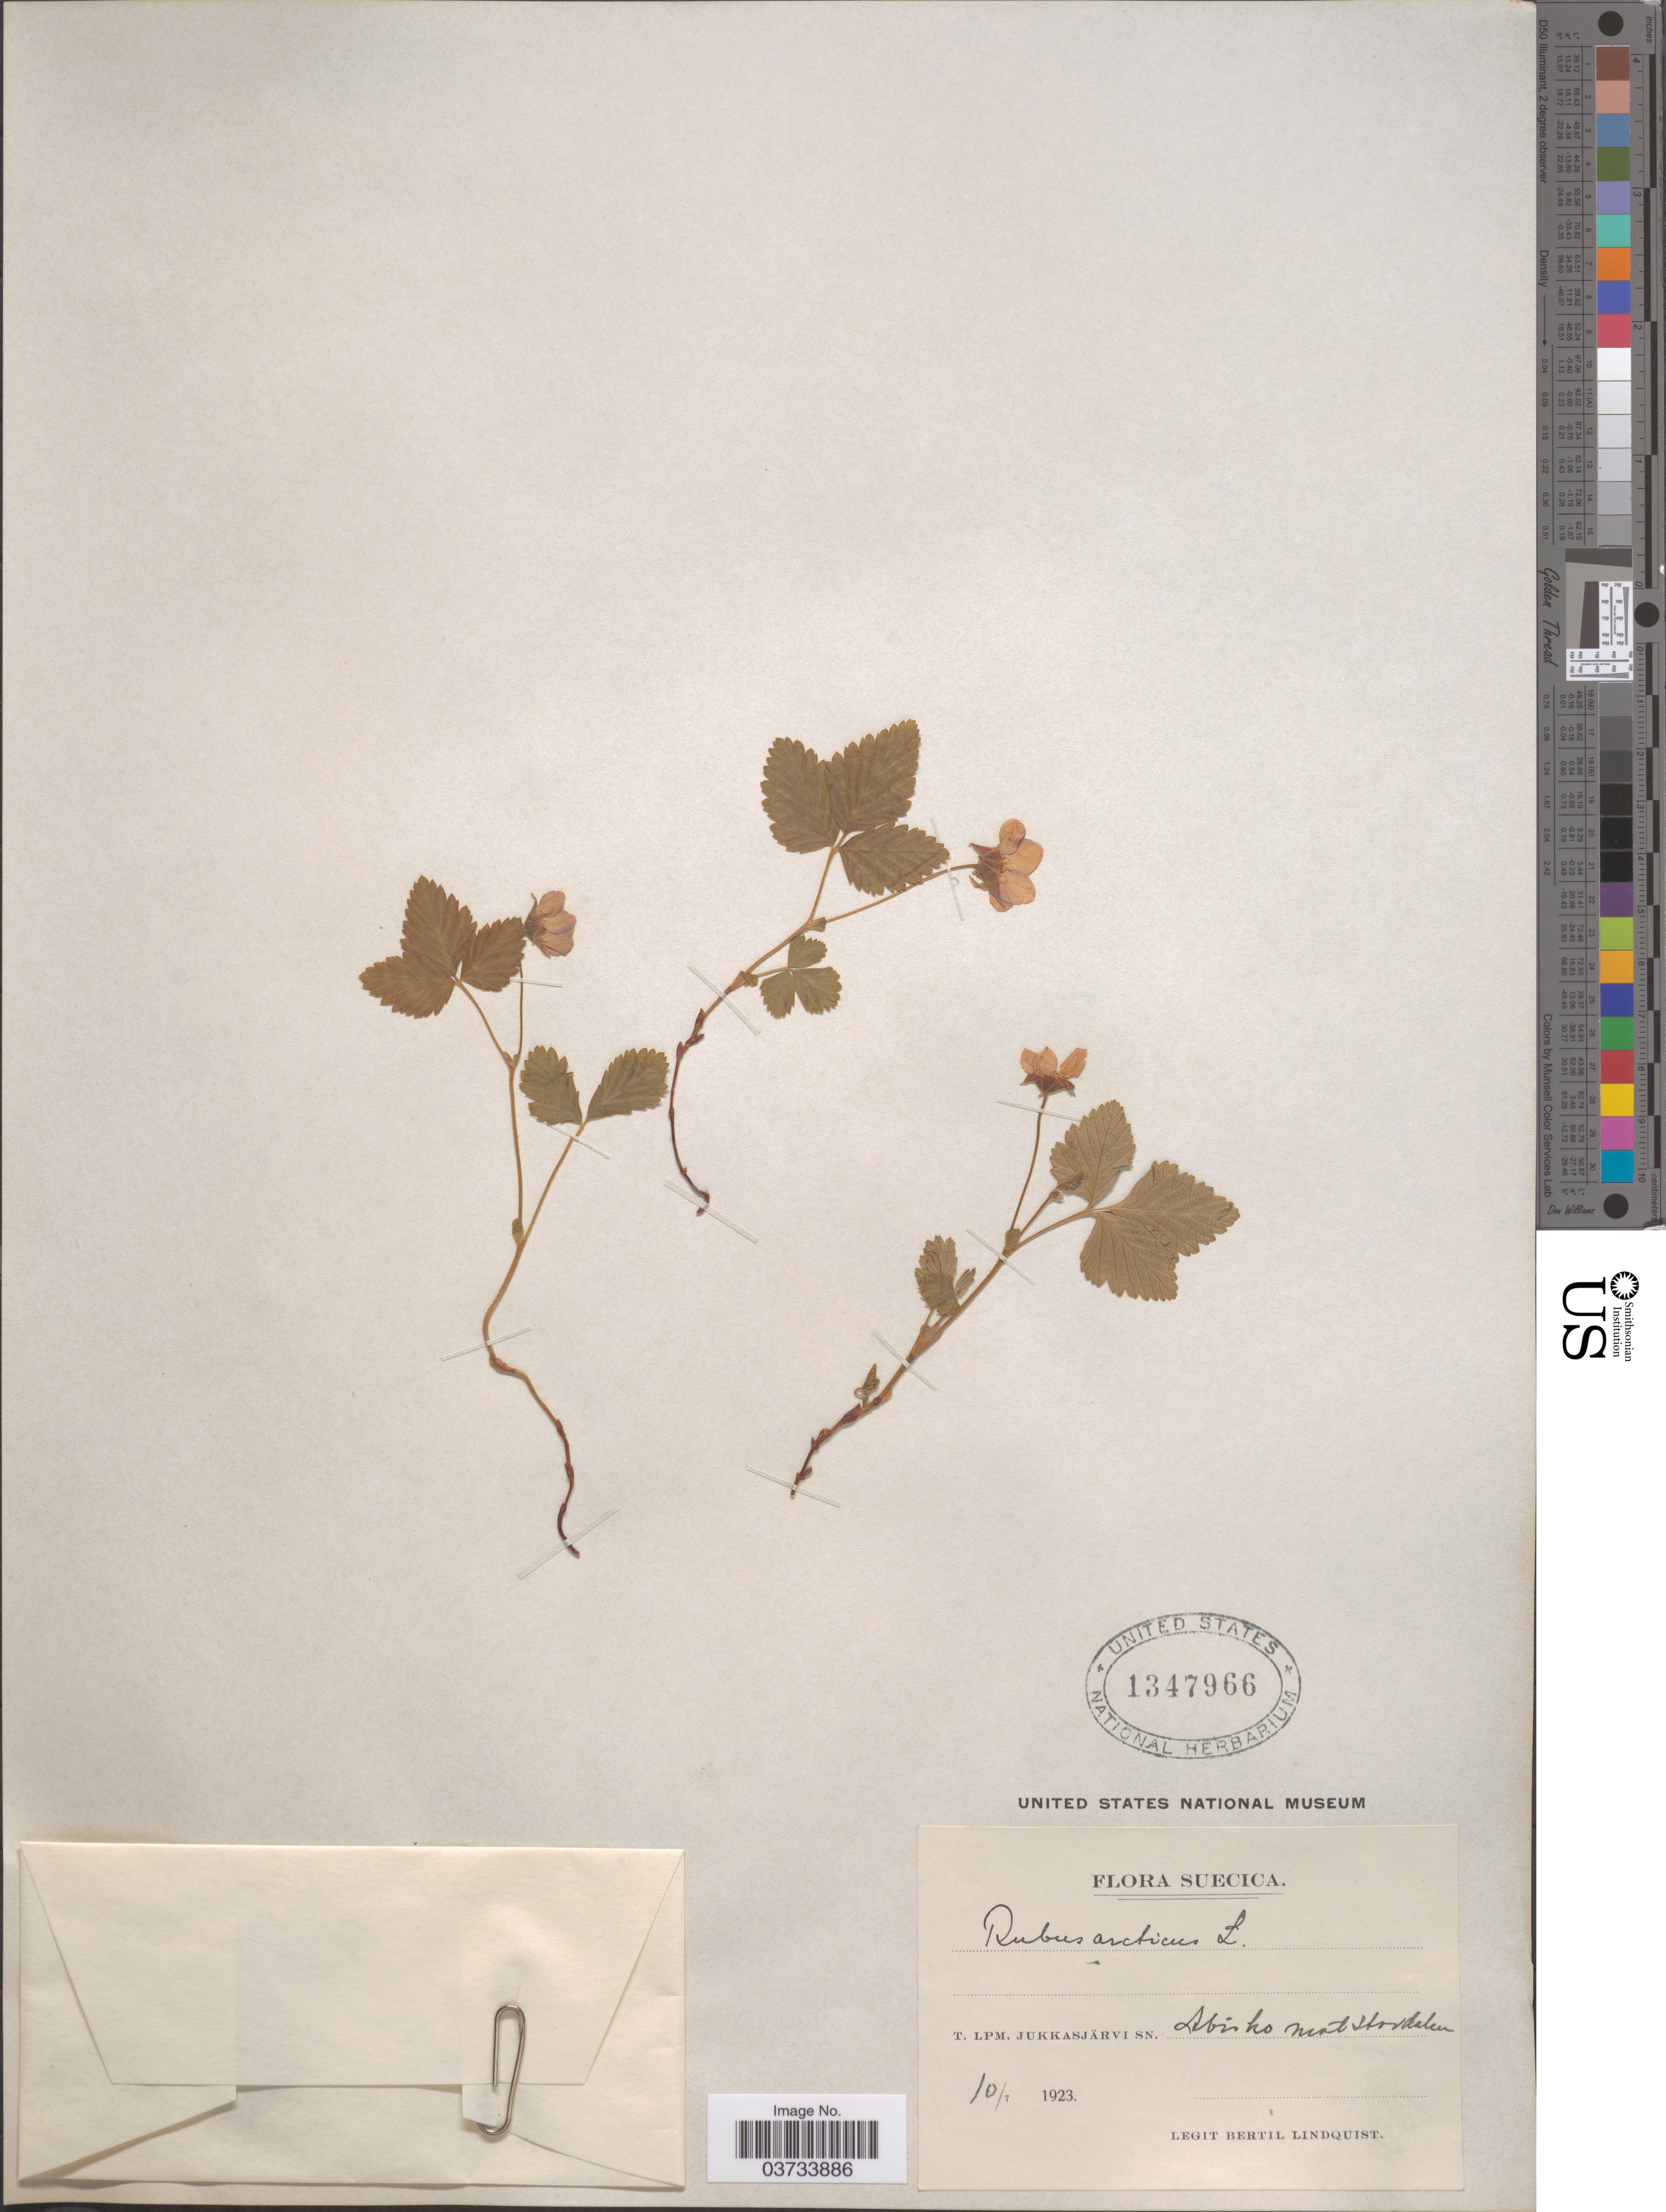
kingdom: Plantae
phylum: Tracheophyta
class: Magnoliopsida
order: Rosales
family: Rosaceae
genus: Rubus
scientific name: Rubus arcticus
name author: L.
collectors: B. Lindquist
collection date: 1923-07-10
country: Sweden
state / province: Norrbotten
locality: Suecica. T. Lpm. Jukkasjärvi Sn. [illegible text].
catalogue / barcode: US 1347966